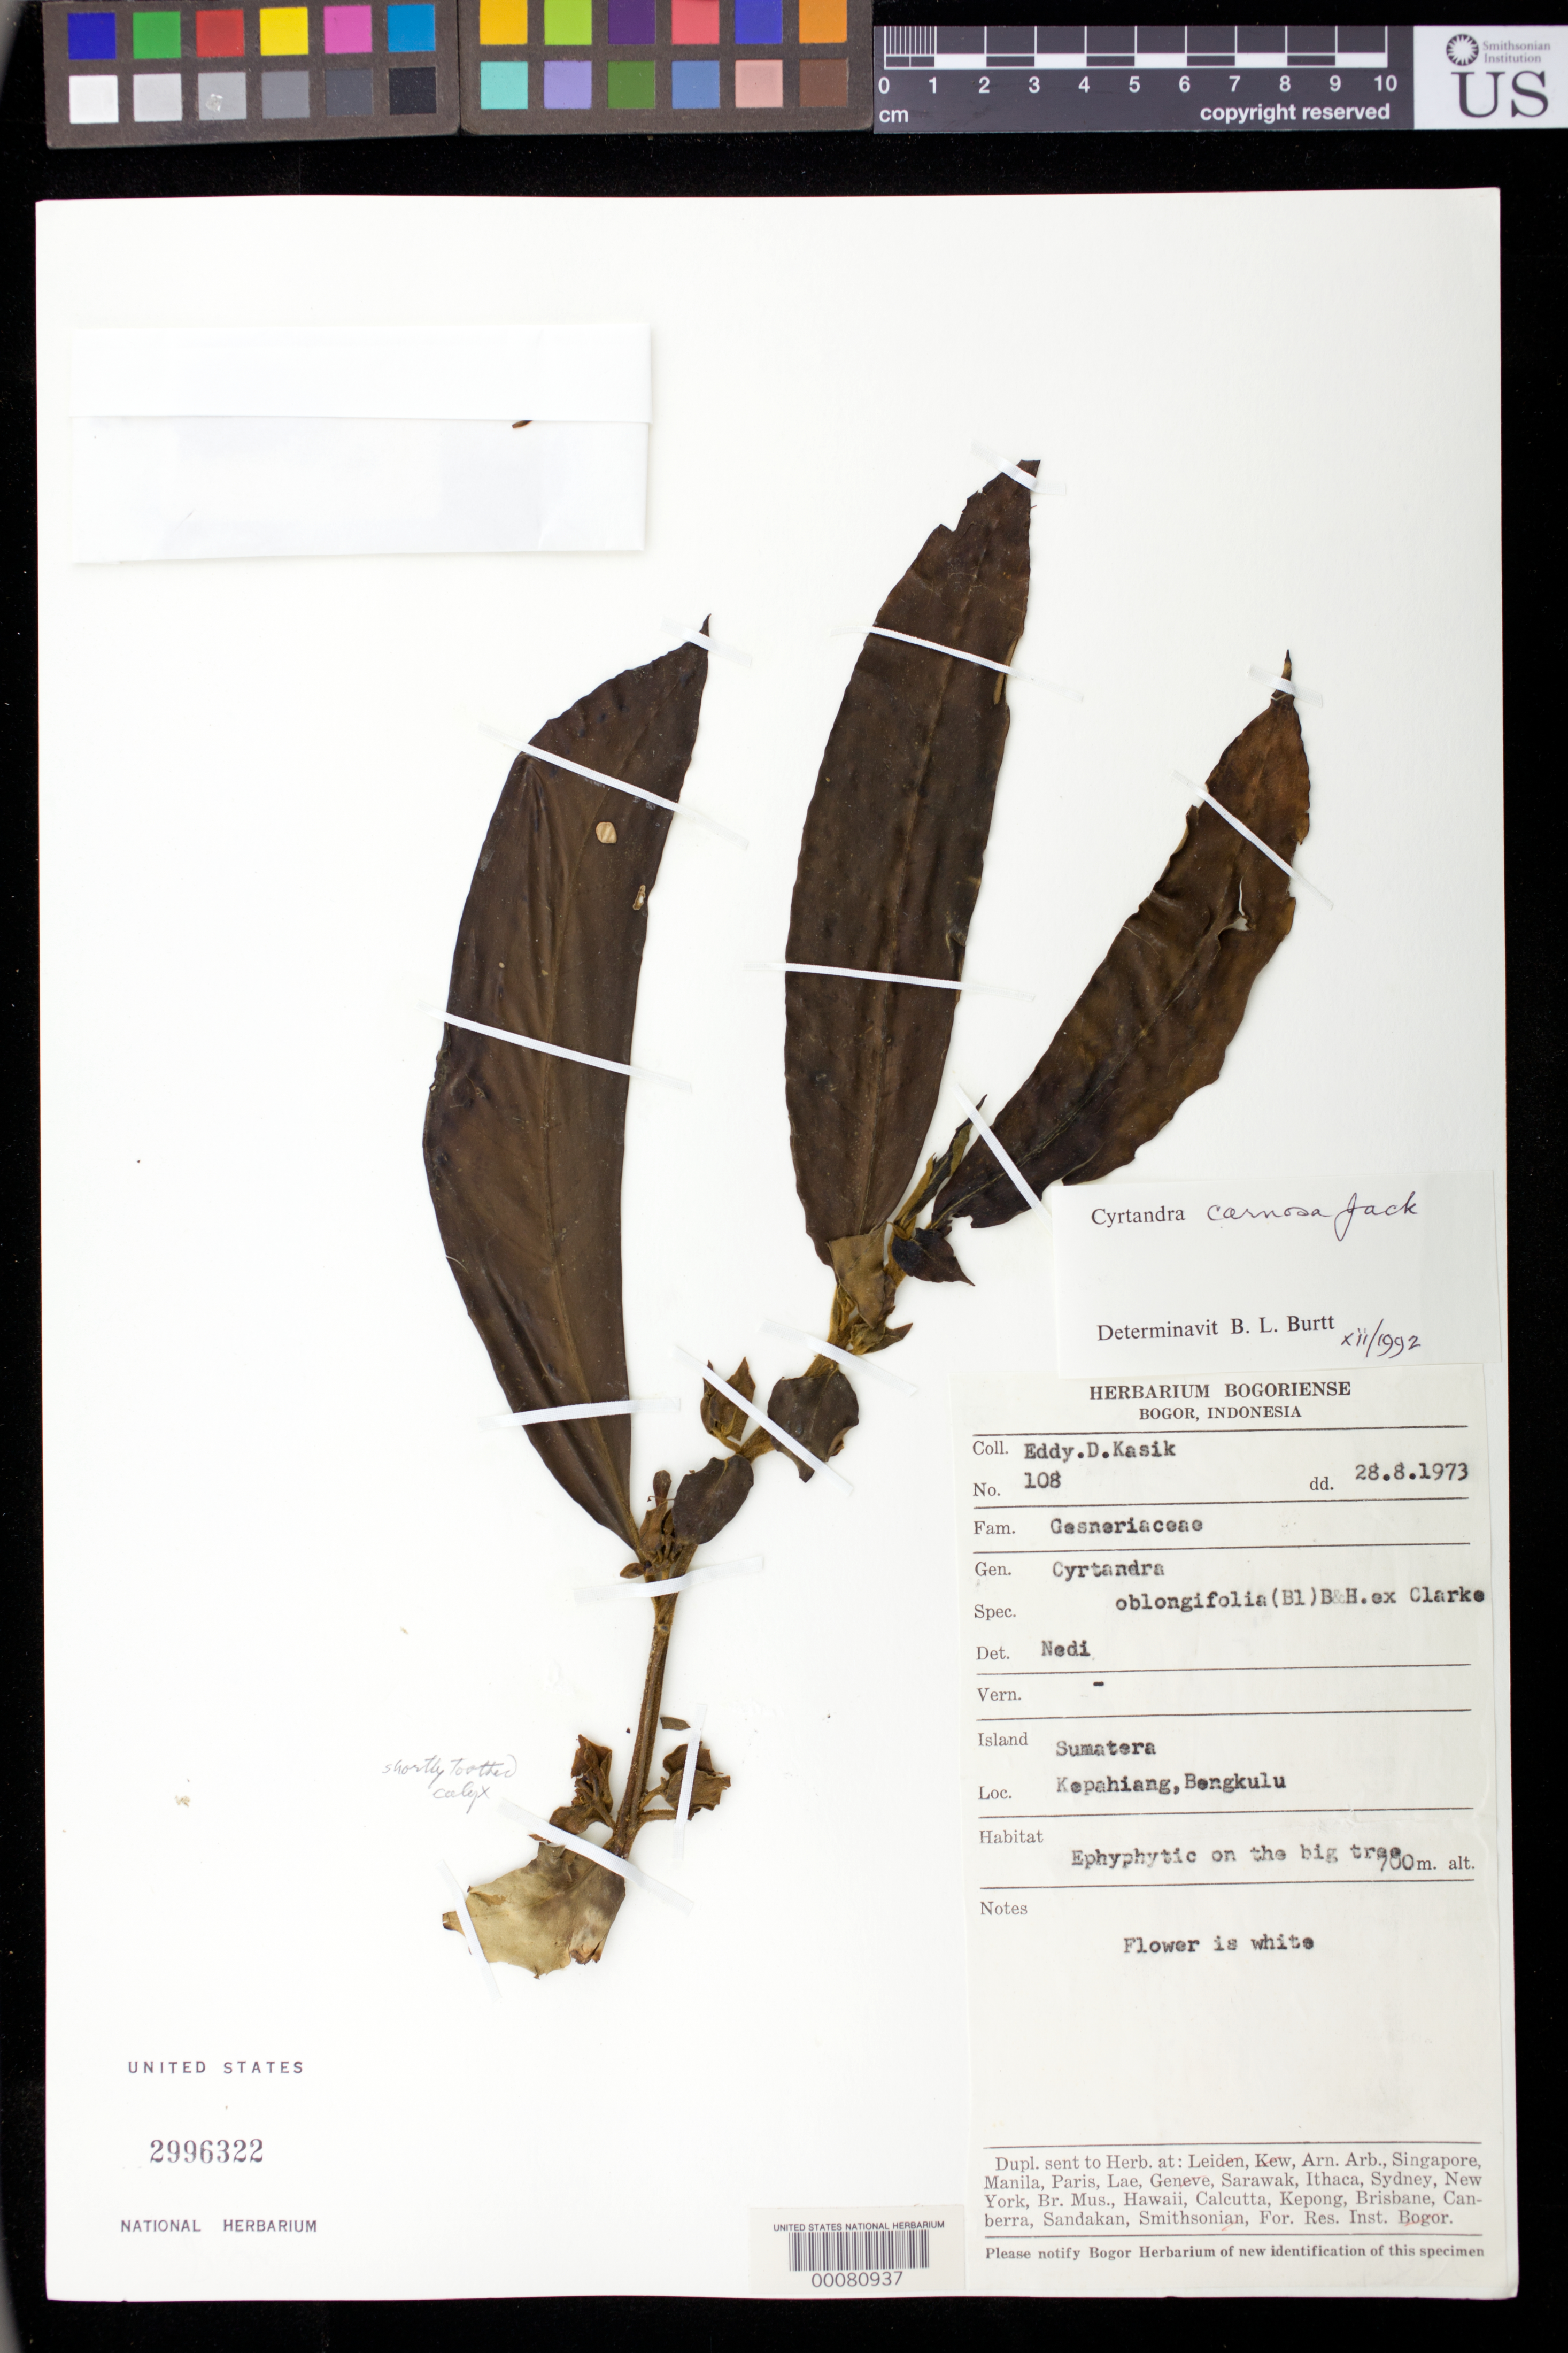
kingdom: Plantae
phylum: Tracheophyta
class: Magnoliopsida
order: Lamiales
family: Gesneriaceae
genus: Cyrtandra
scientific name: Cyrtandra carnosa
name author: Jack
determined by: Burtt, B. L.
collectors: E. Kasik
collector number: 108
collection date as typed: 28 Aug 1973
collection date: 1973-08-28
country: Indonesia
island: Sumatra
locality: Kepahiang, bengkulu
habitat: Epiphytic on the big tree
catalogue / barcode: US 2996322